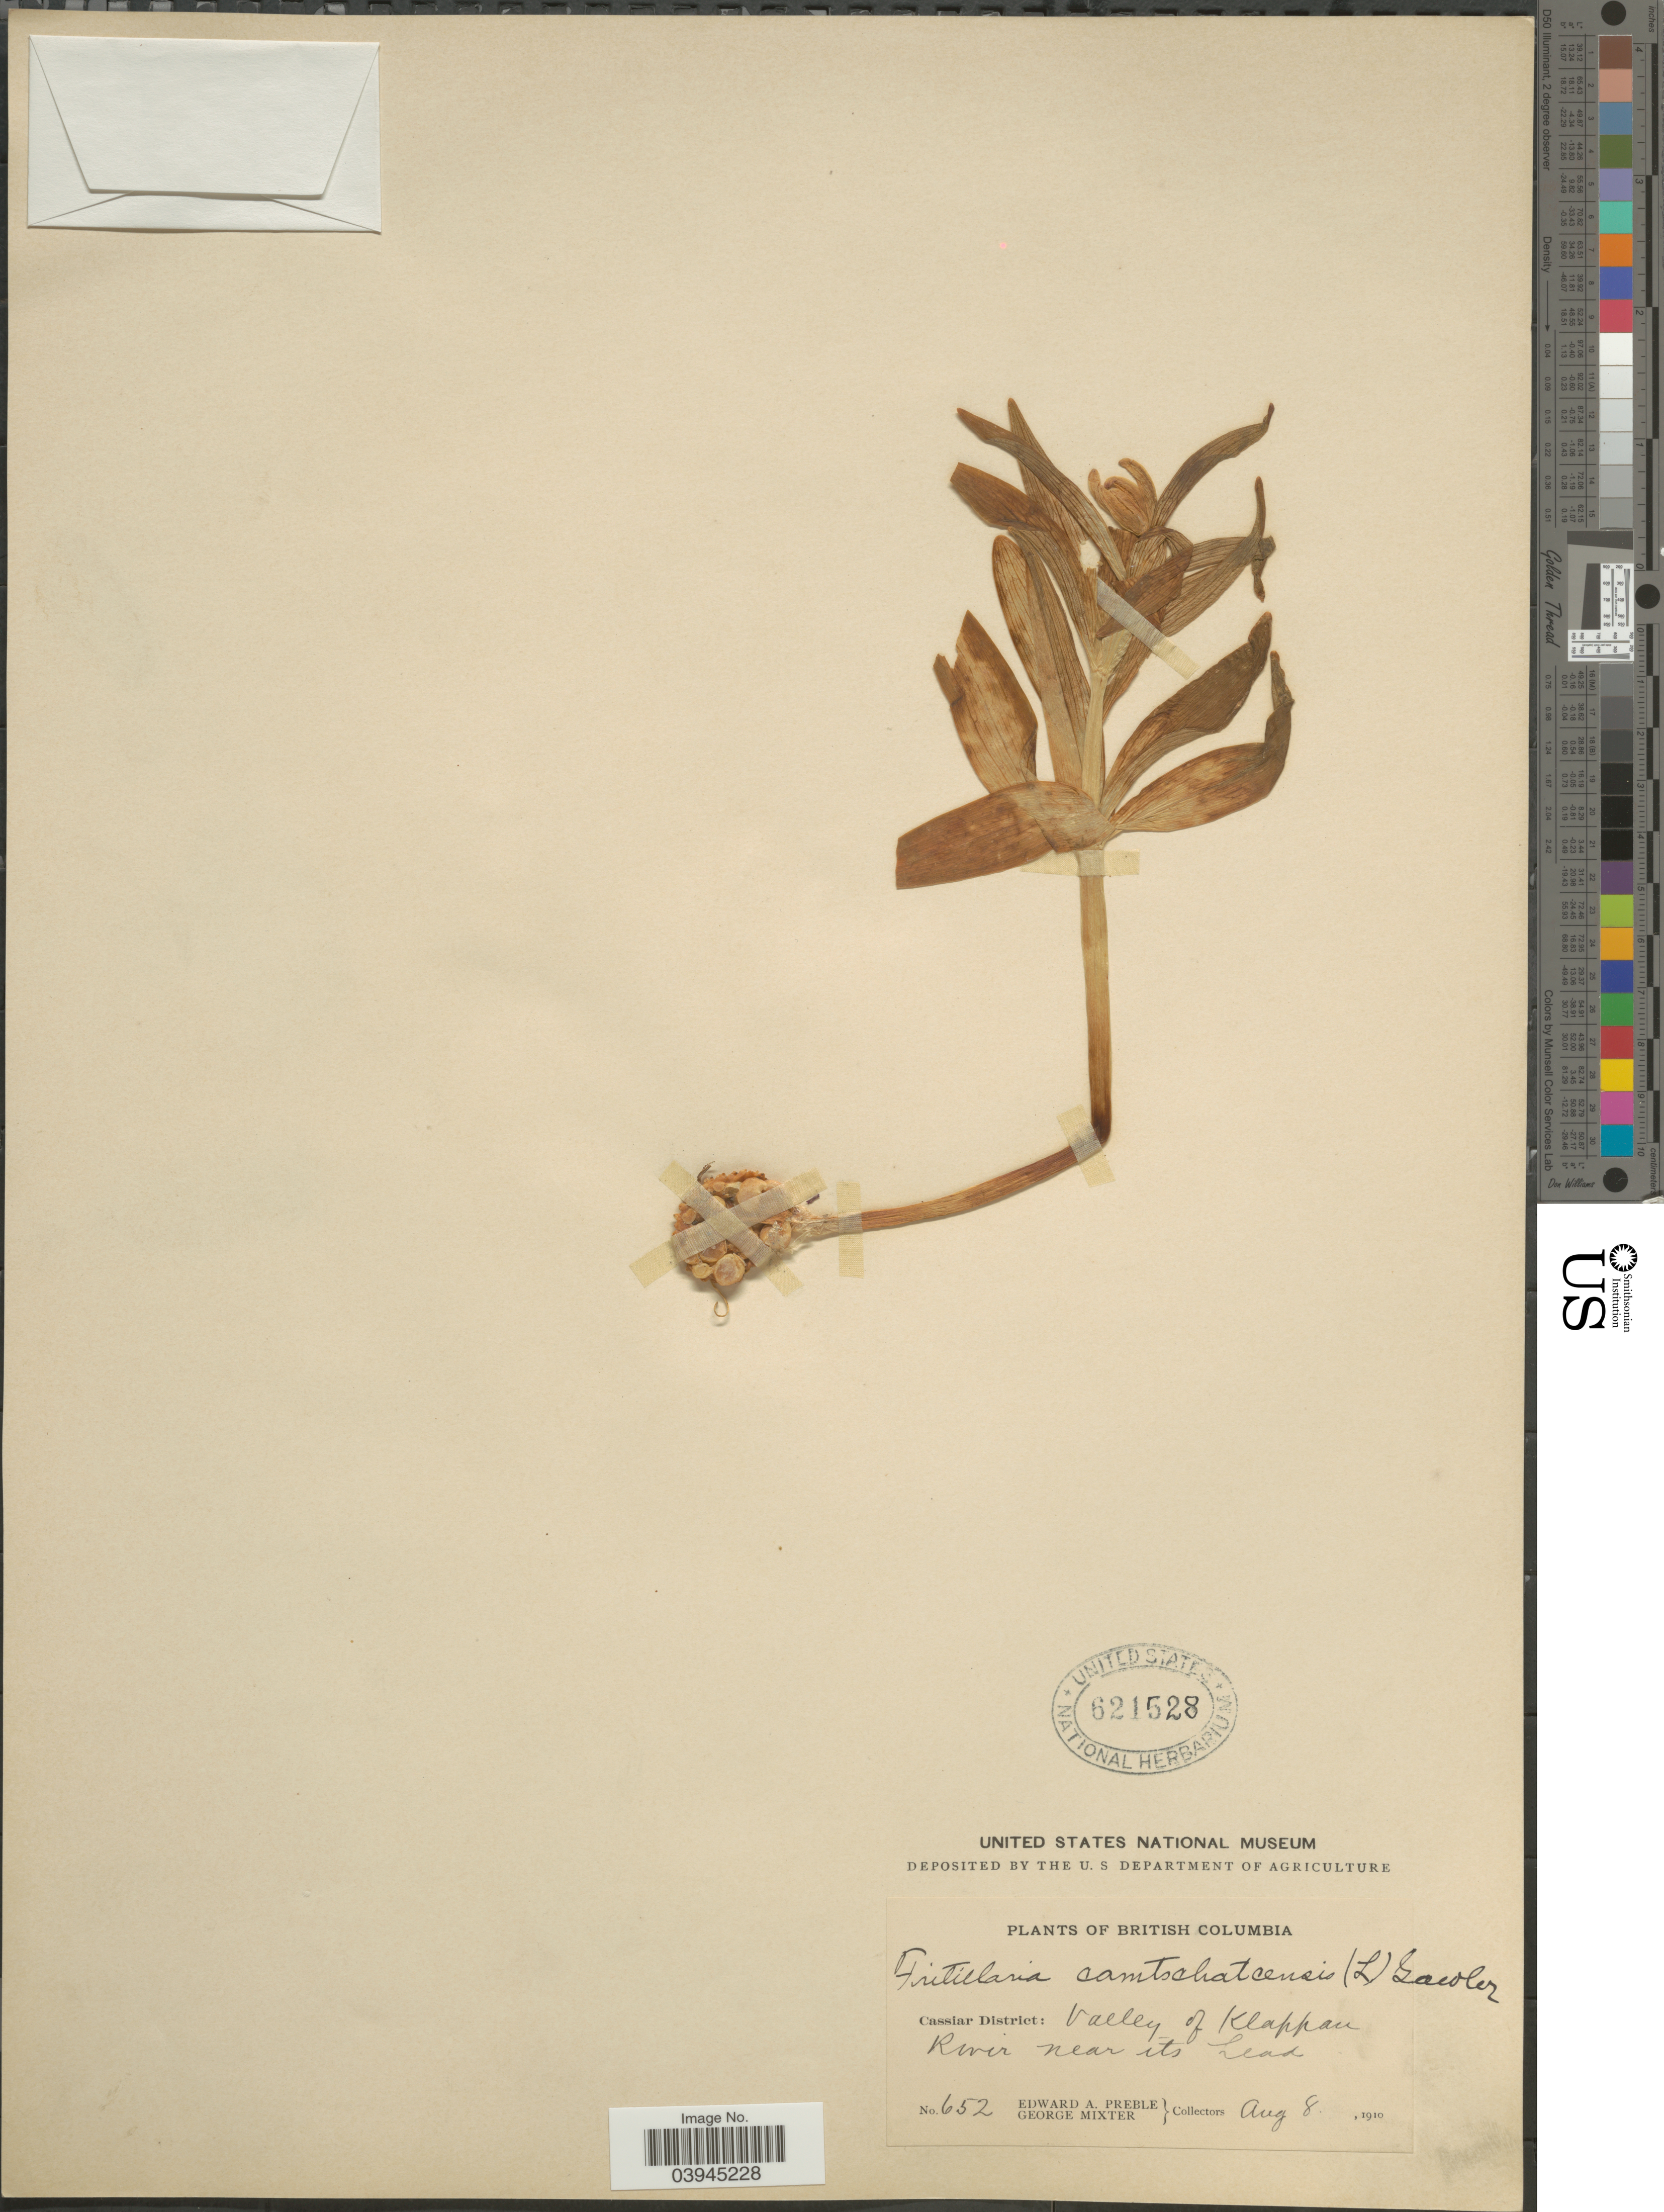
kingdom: Plantae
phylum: Tracheophyta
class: Liliopsida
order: Liliales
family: Liliaceae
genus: Fritillaria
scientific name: Fritillaria camschatcensis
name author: (L.) Ker Gawl.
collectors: E. Preble & G. Mixter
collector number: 652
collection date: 1910-08-08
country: Canada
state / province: British Columbia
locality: Cassiar District: Valley of Klappau River near its head.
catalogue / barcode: US 621528